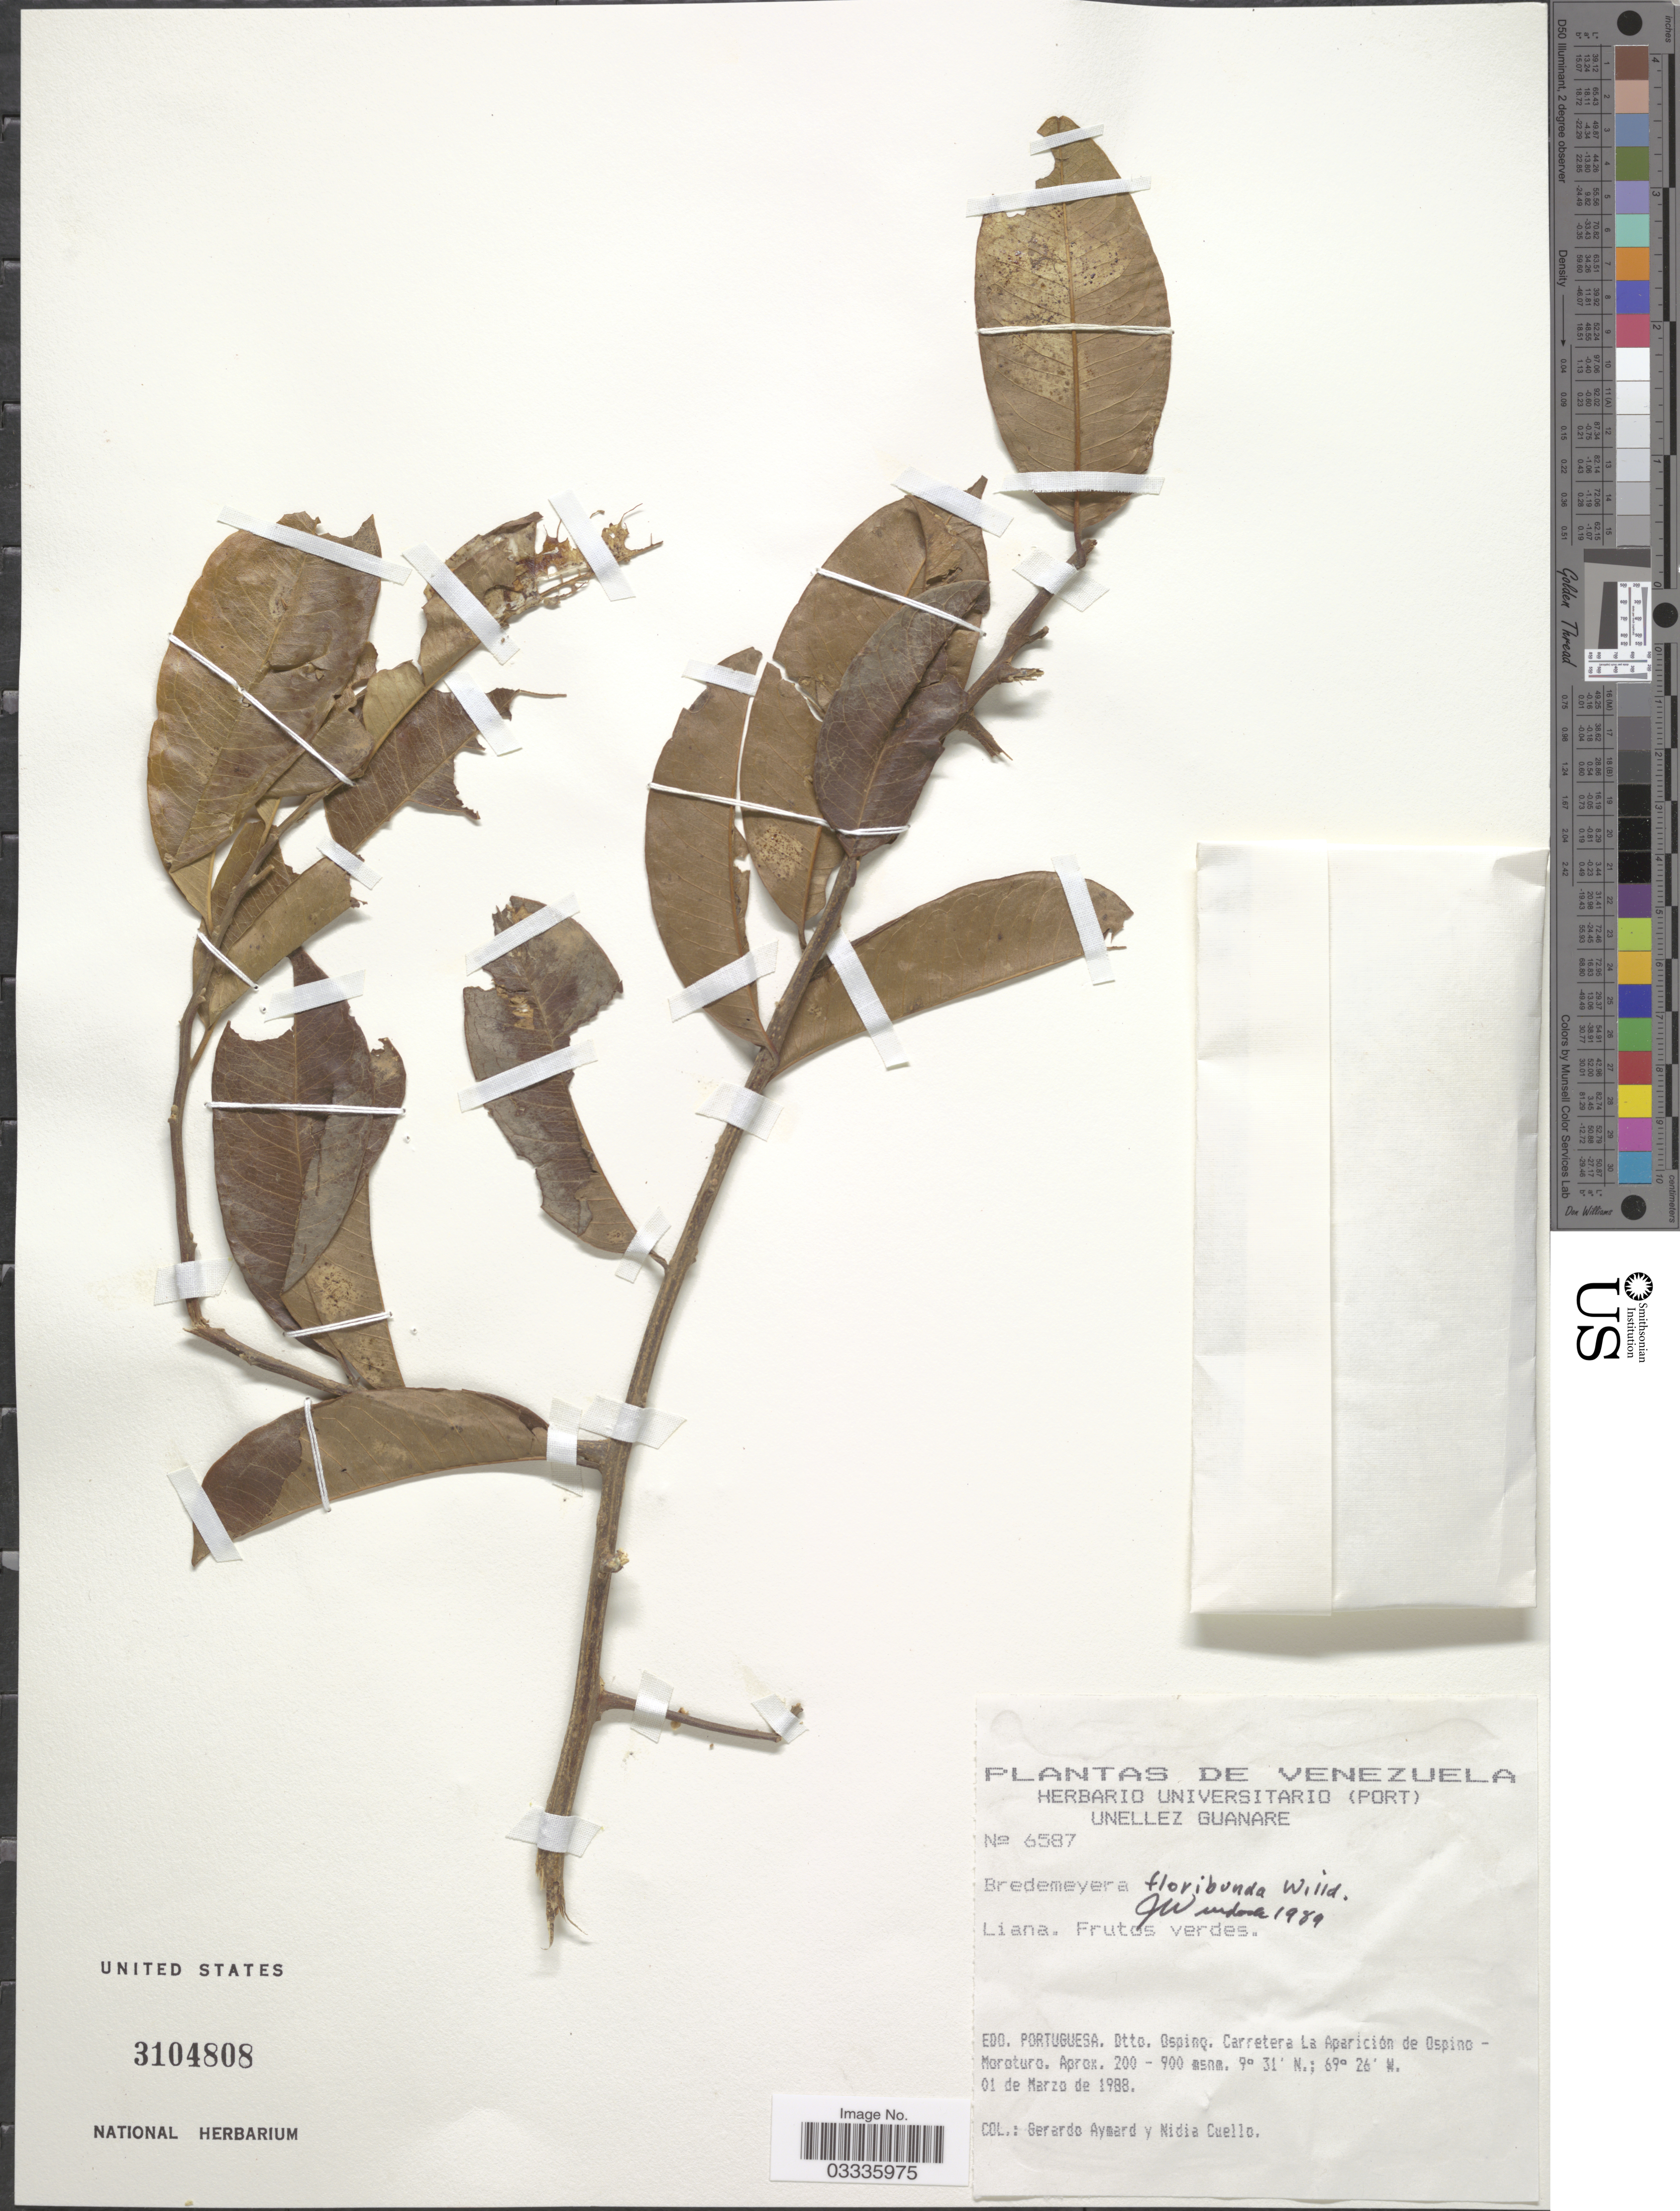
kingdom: Plantae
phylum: Tracheophyta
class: Magnoliopsida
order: Fabales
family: Polygalaceae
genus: Bredemeyera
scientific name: Bredemeyera floribunda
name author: Willd.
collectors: G. A. Aymard & N. L. Cuello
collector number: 6587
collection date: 1988-03-01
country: Venezuela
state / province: Portuguesa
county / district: Ospino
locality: Carretera La Aparición de Ospino - Moroturo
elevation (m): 200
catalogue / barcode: US 3104808